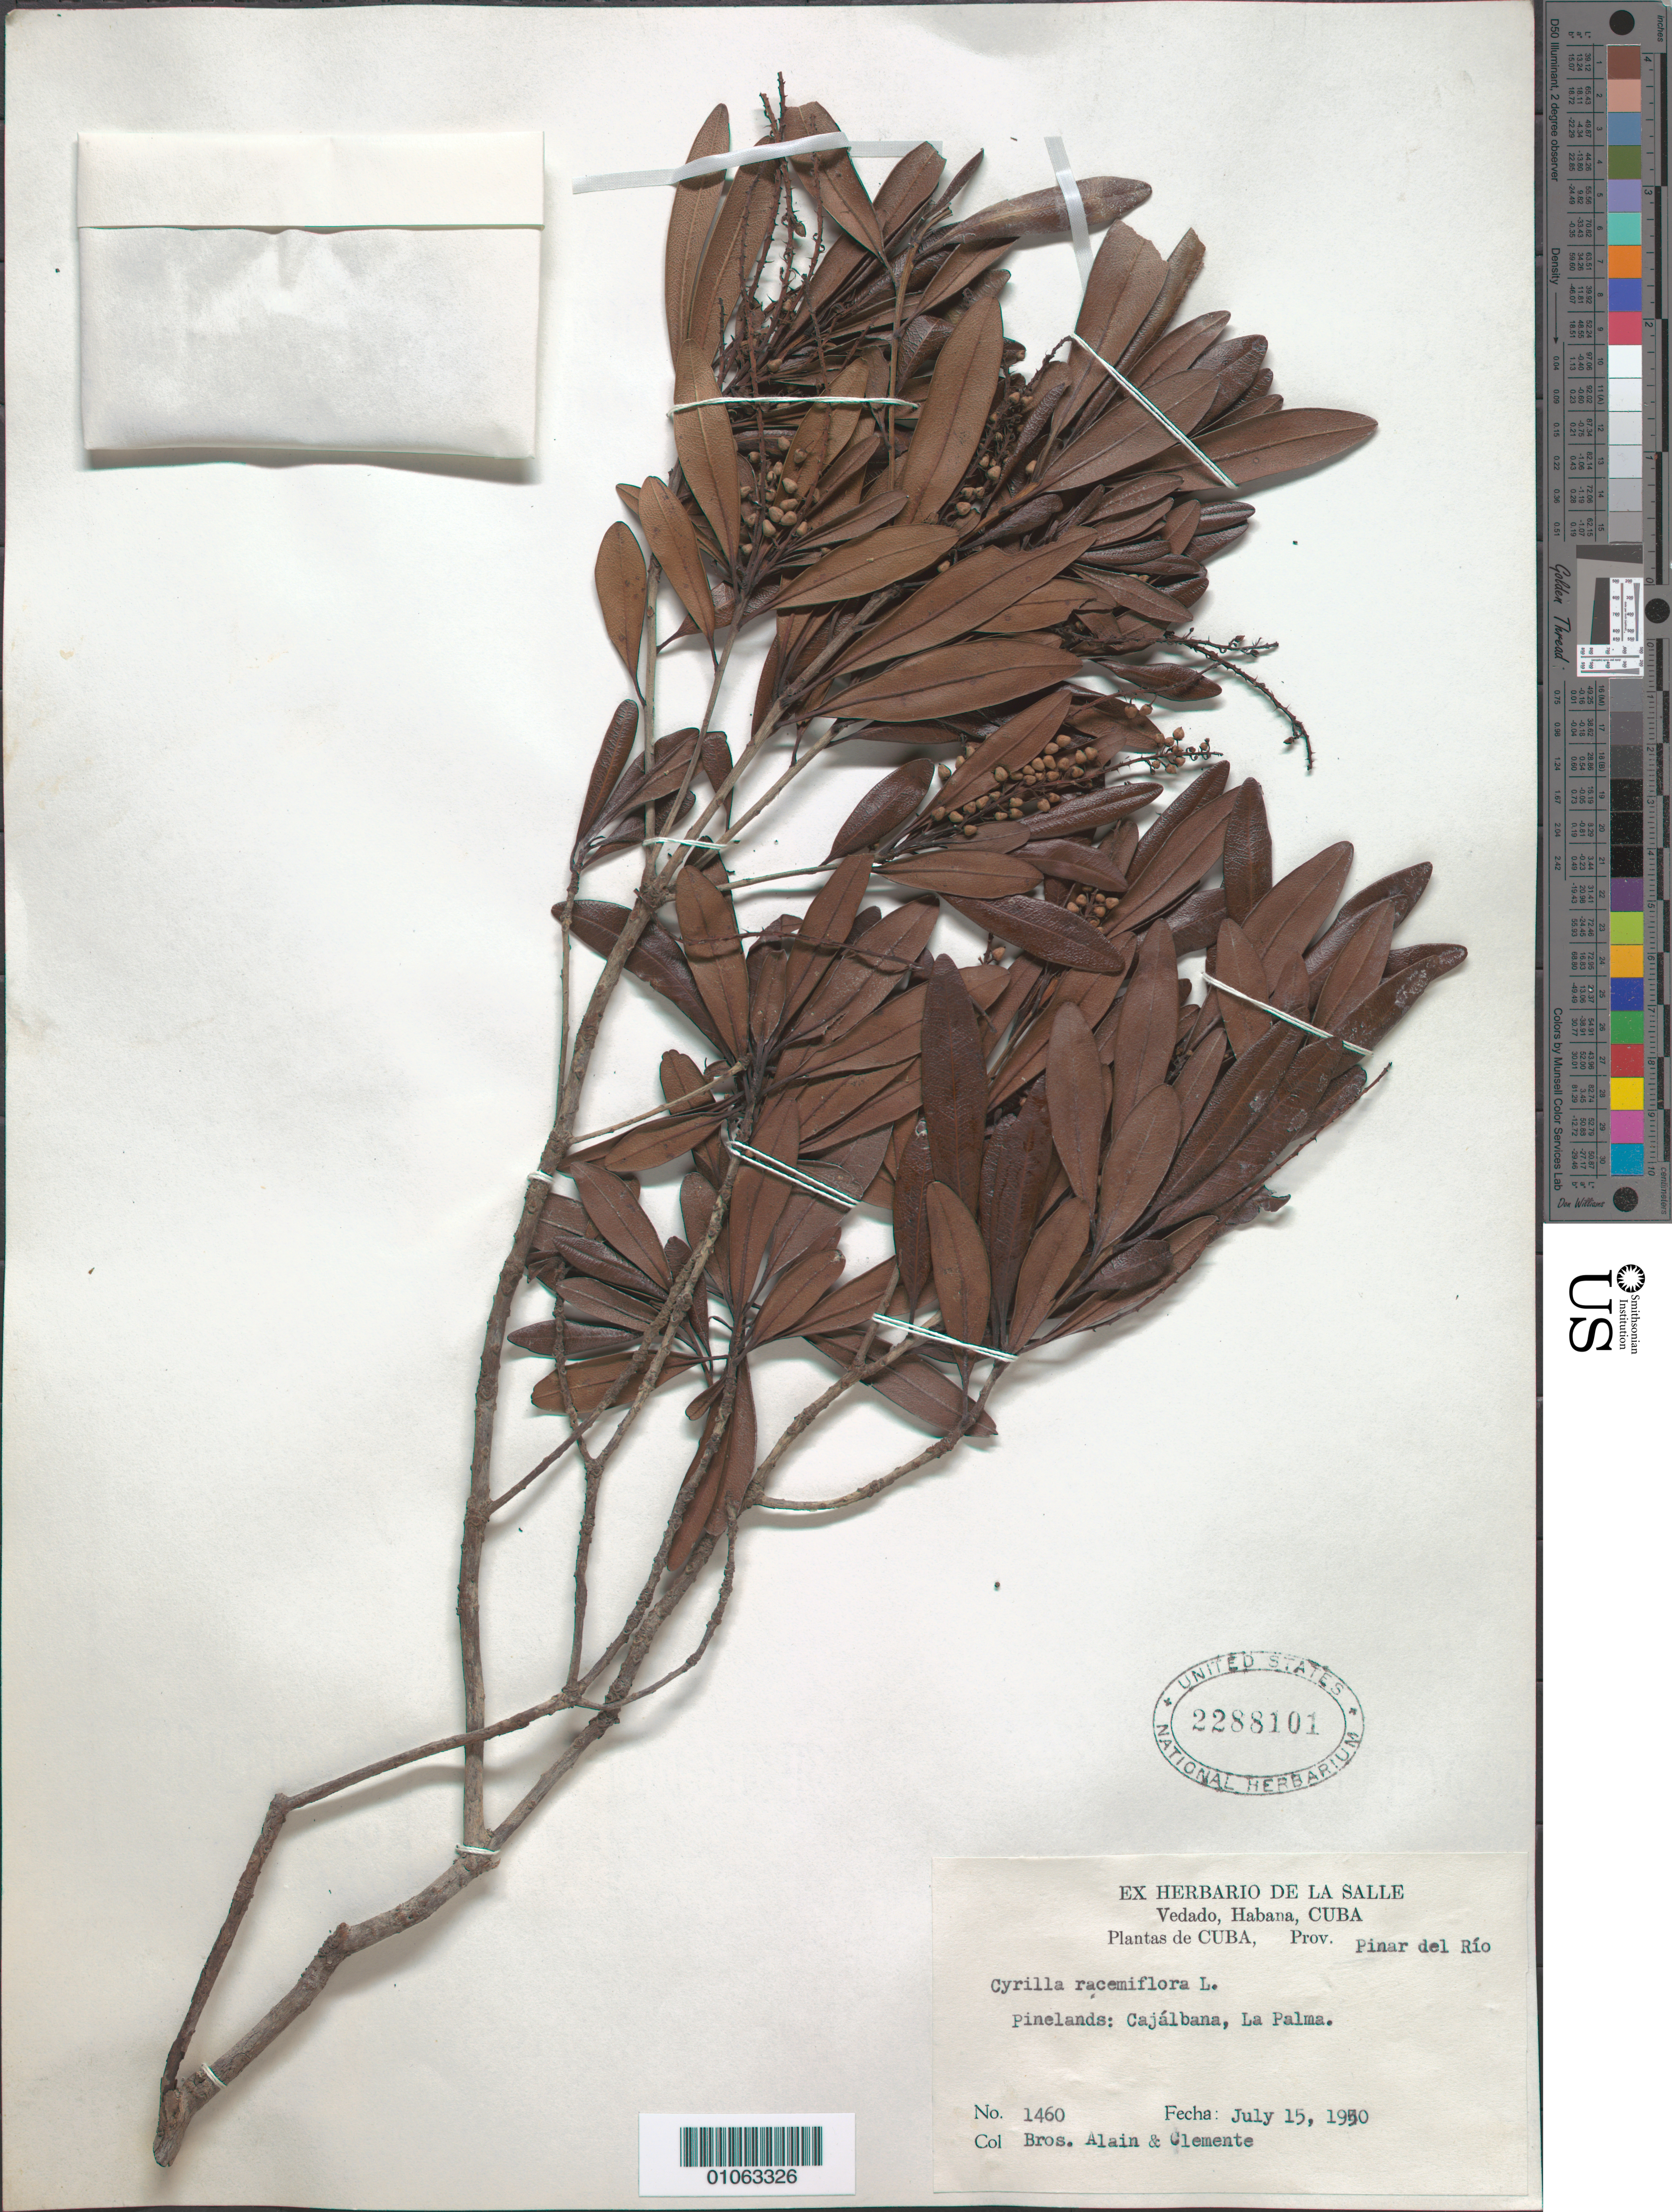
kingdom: Plantae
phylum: Tracheophyta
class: Magnoliopsida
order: Ericales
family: Cyrillaceae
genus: Cyrilla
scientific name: Cyrilla racemiflora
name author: L.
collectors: A. H. Liogier & Bro. Clemente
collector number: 1460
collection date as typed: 15 Jul 1950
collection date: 1950-07-15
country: Cuba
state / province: Pinar del Rio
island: Cuba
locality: Pinelands: Cajalbana, La Palma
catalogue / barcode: US 2288101